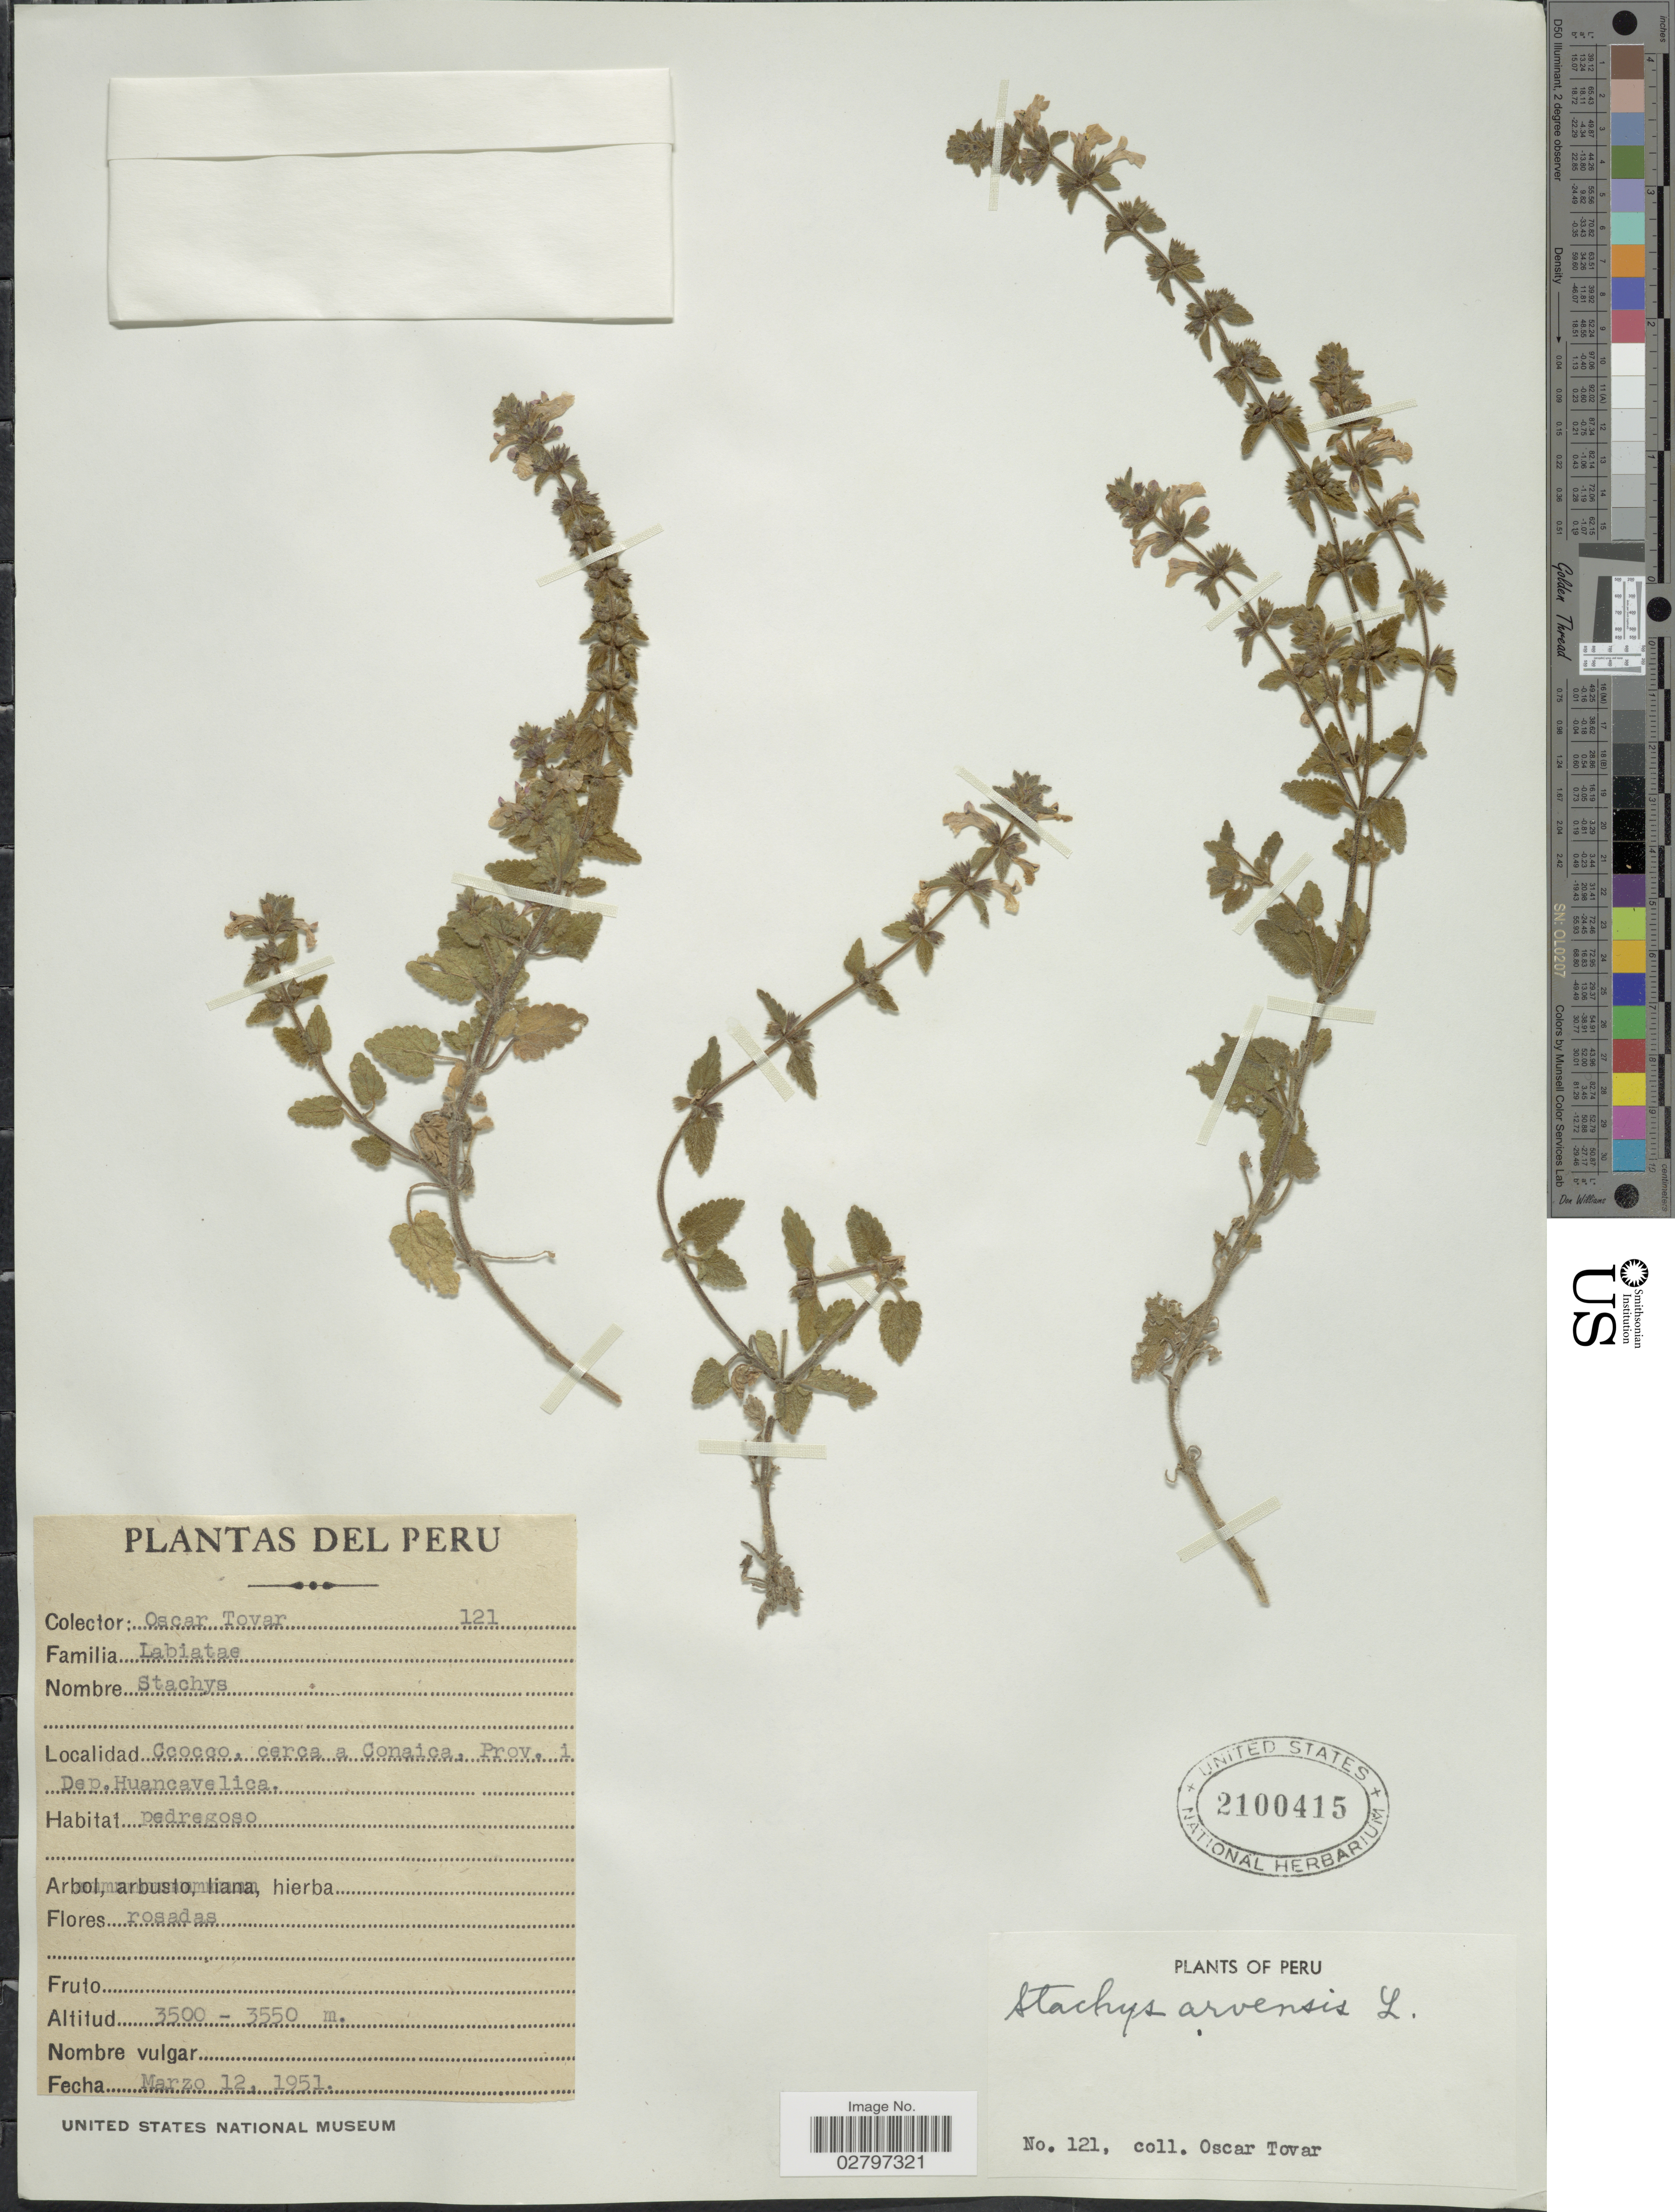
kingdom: Plantae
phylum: Tracheophyta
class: Magnoliopsida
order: Lamiales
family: Lamiaceae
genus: Stachys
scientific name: Stachys arvensis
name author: (L.) L.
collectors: Ó. Tovar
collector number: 121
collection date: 1951-03-12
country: Peru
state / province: Huancavelica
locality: Ccocco, cerca a Conaica, Prov. i Dep. Huancavelica.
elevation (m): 3500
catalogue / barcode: US 2100415